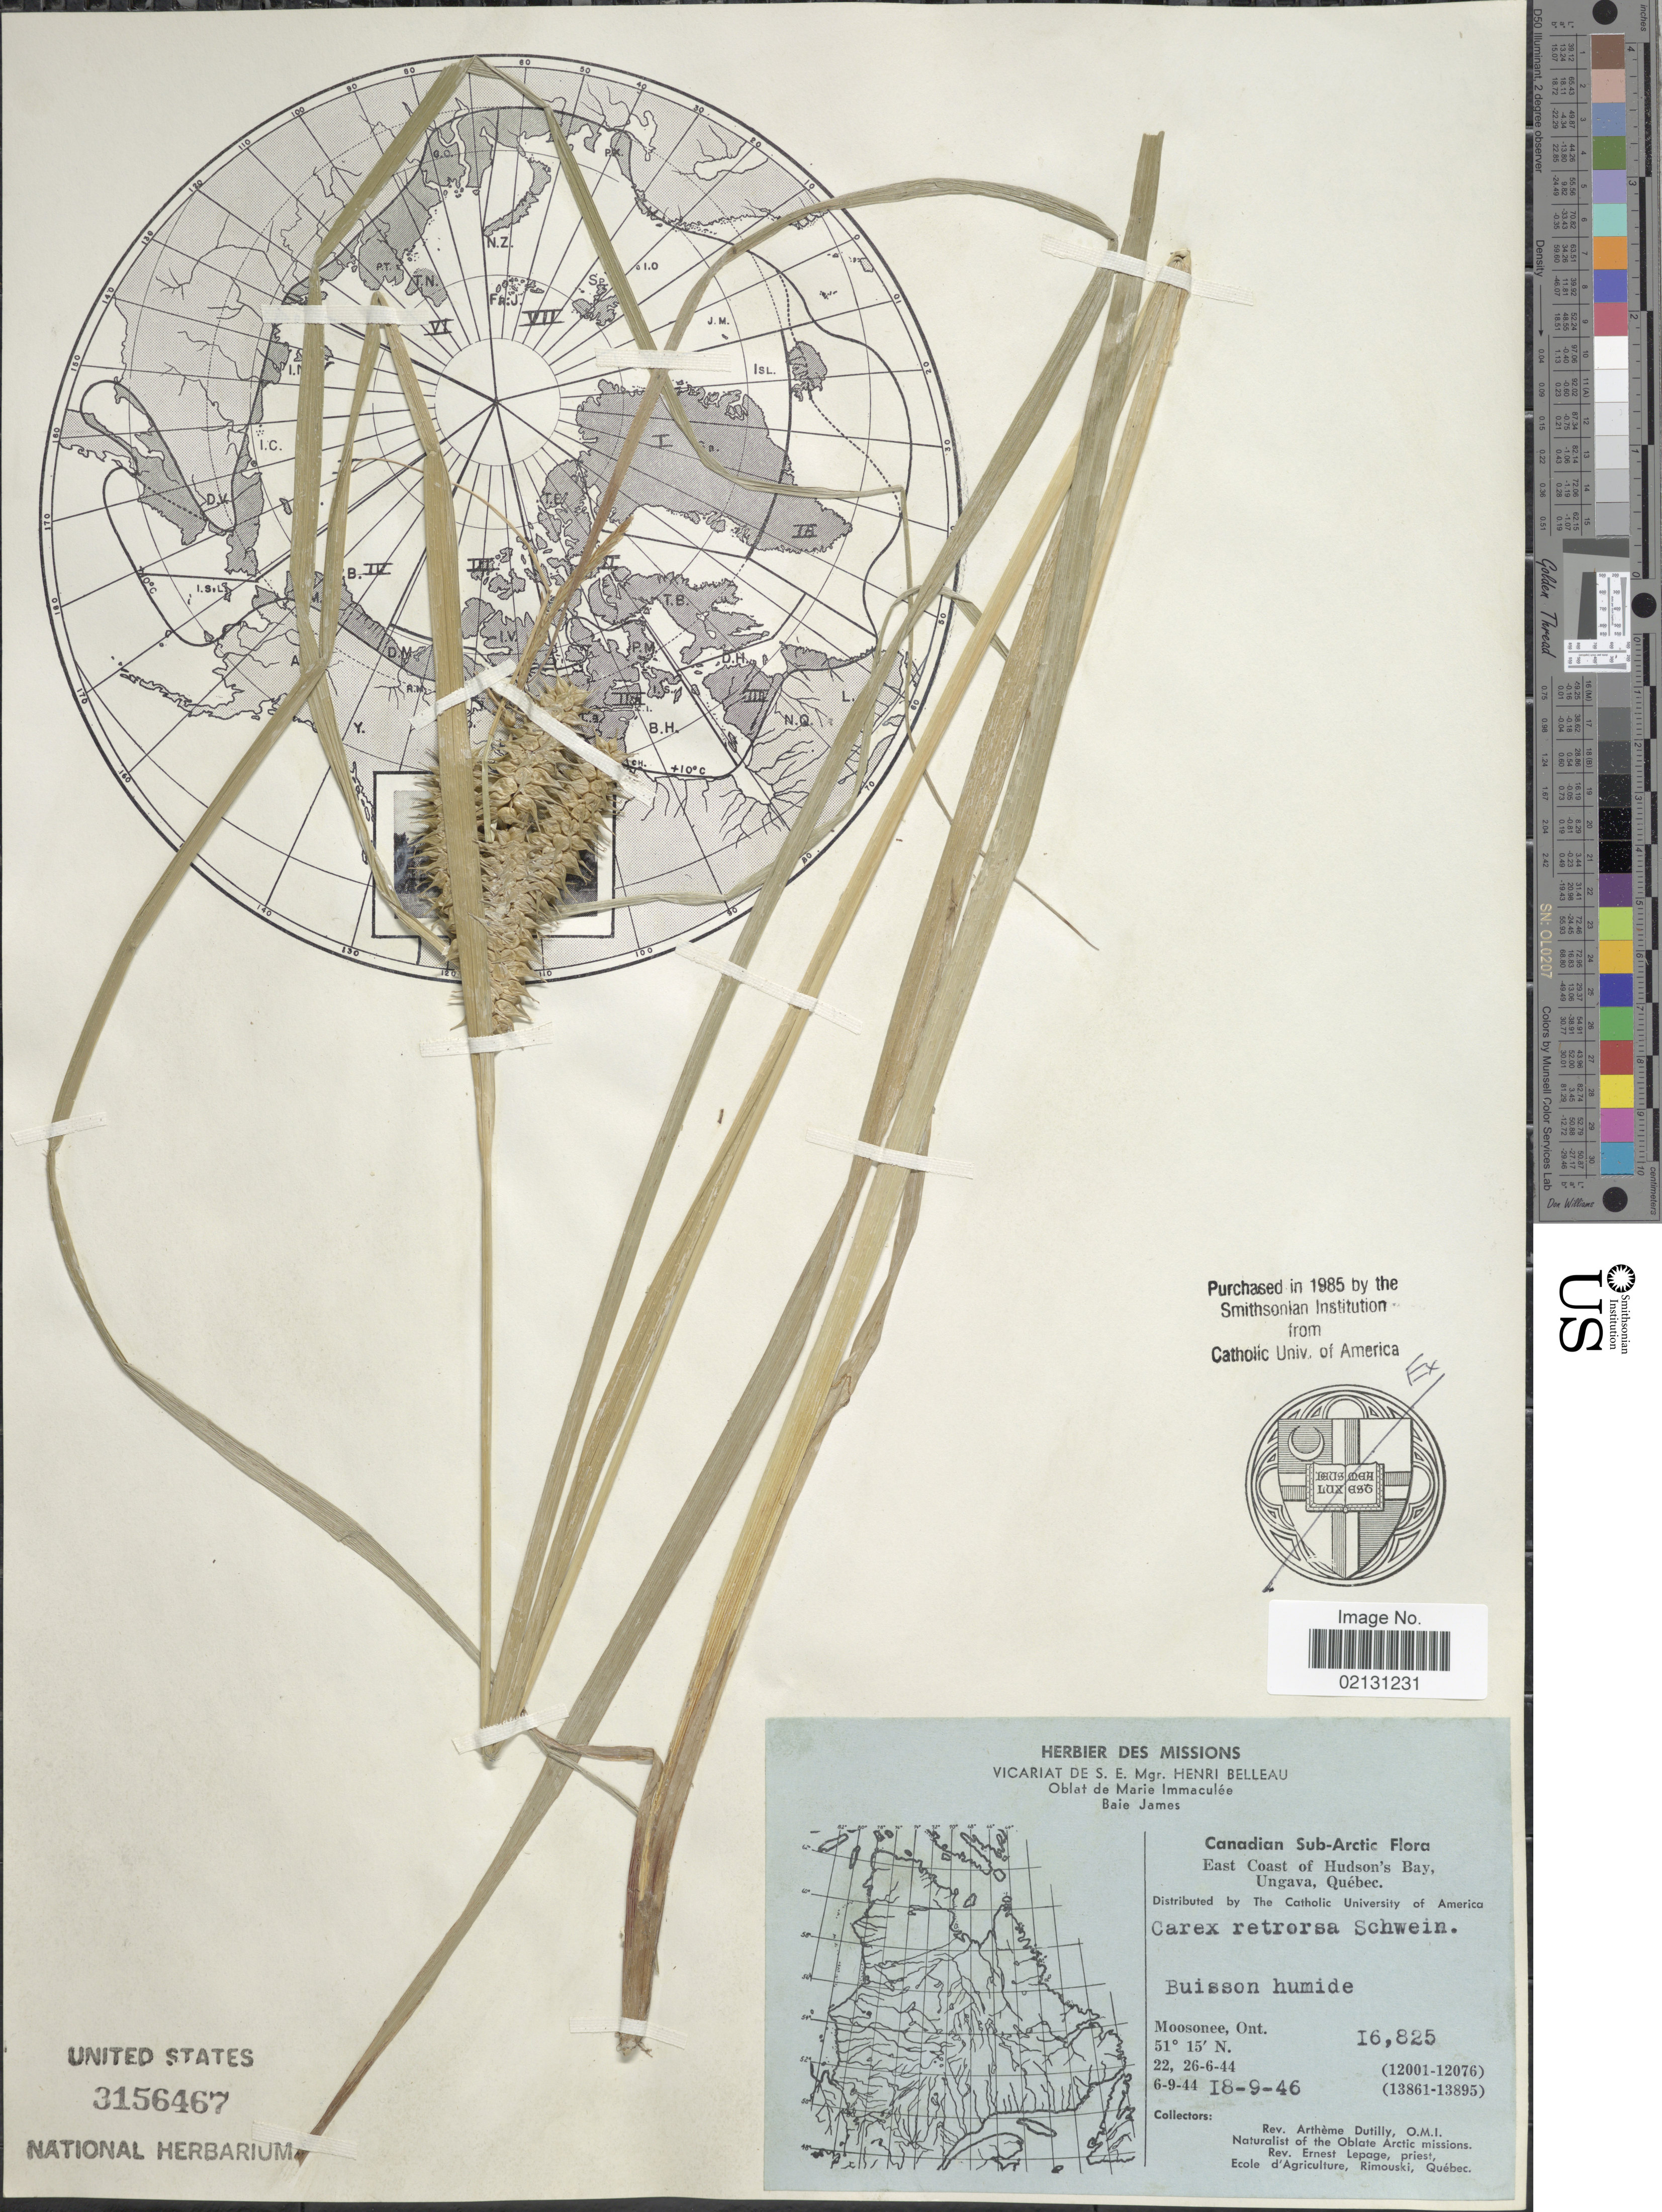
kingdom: Plantae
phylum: Tracheophyta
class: Liliopsida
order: Poales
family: Cyperaceae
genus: Carex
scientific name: Carex retrorsa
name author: Schwein.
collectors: A. Dutilly & E. Lepage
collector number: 16825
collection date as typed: Transcribed d/m/y: 18/9/46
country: Canada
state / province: Ontario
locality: Canadian Sub-Arctic, East Coast of Hudson's Bay, Buisson humide, Moosonee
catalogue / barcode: US 3156467